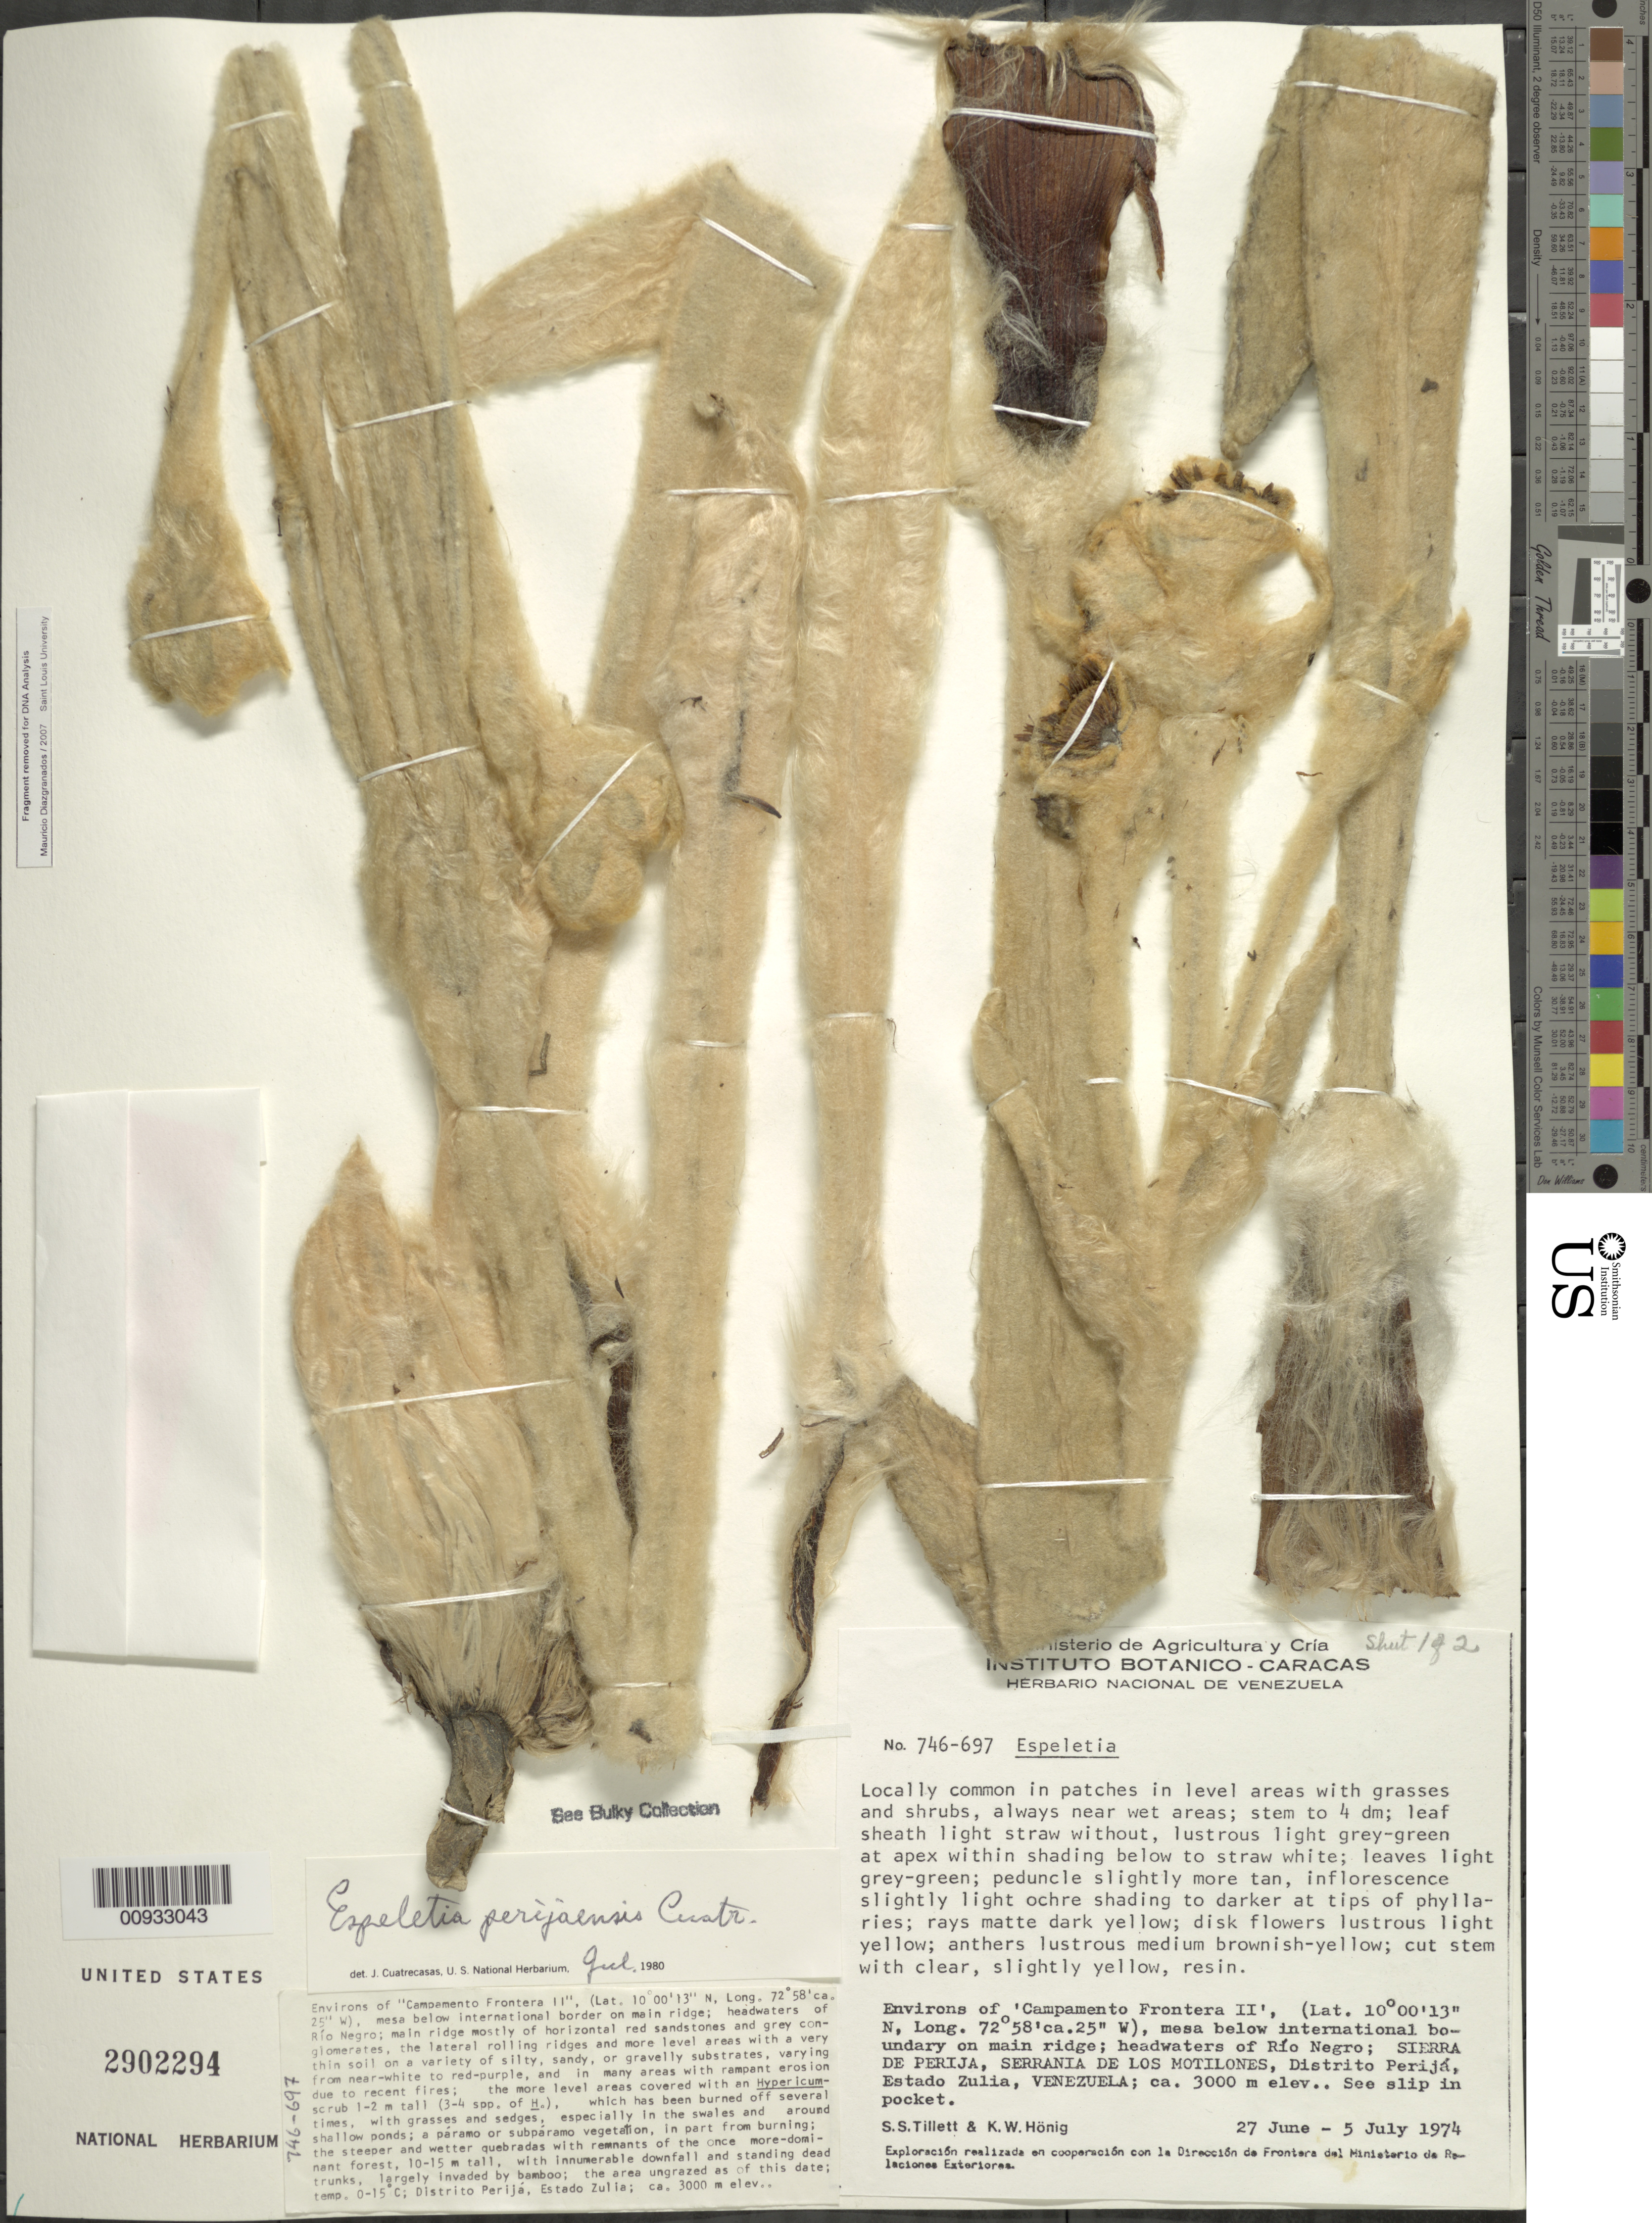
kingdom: Plantae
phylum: Tracheophyta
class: Magnoliopsida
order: Asterales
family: Asteraceae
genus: Espeletia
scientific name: Espeletia perijaensis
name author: Cuatrec.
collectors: S. S. Tillett & K. Hönig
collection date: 1974-06-27/1974-07-05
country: Venezuela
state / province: Zulia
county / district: Machiques de Perijá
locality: Environs of Campamento Frontera II, mesa below international boundary on main ridge; headwaters of Río Negro; SIERRA DE PERIJÁ, SERRANÍA DE LOS MOTILONES. .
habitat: Main ridge mostly horizontal red sandstones and grey conglomerates, the lateral rolling ridges and more level areas with a very thin soil on a variety of silty, sandy, or gravelly substrate, varying from near-white to red-purple, and in many areas with ra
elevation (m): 3000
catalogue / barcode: US 2902294